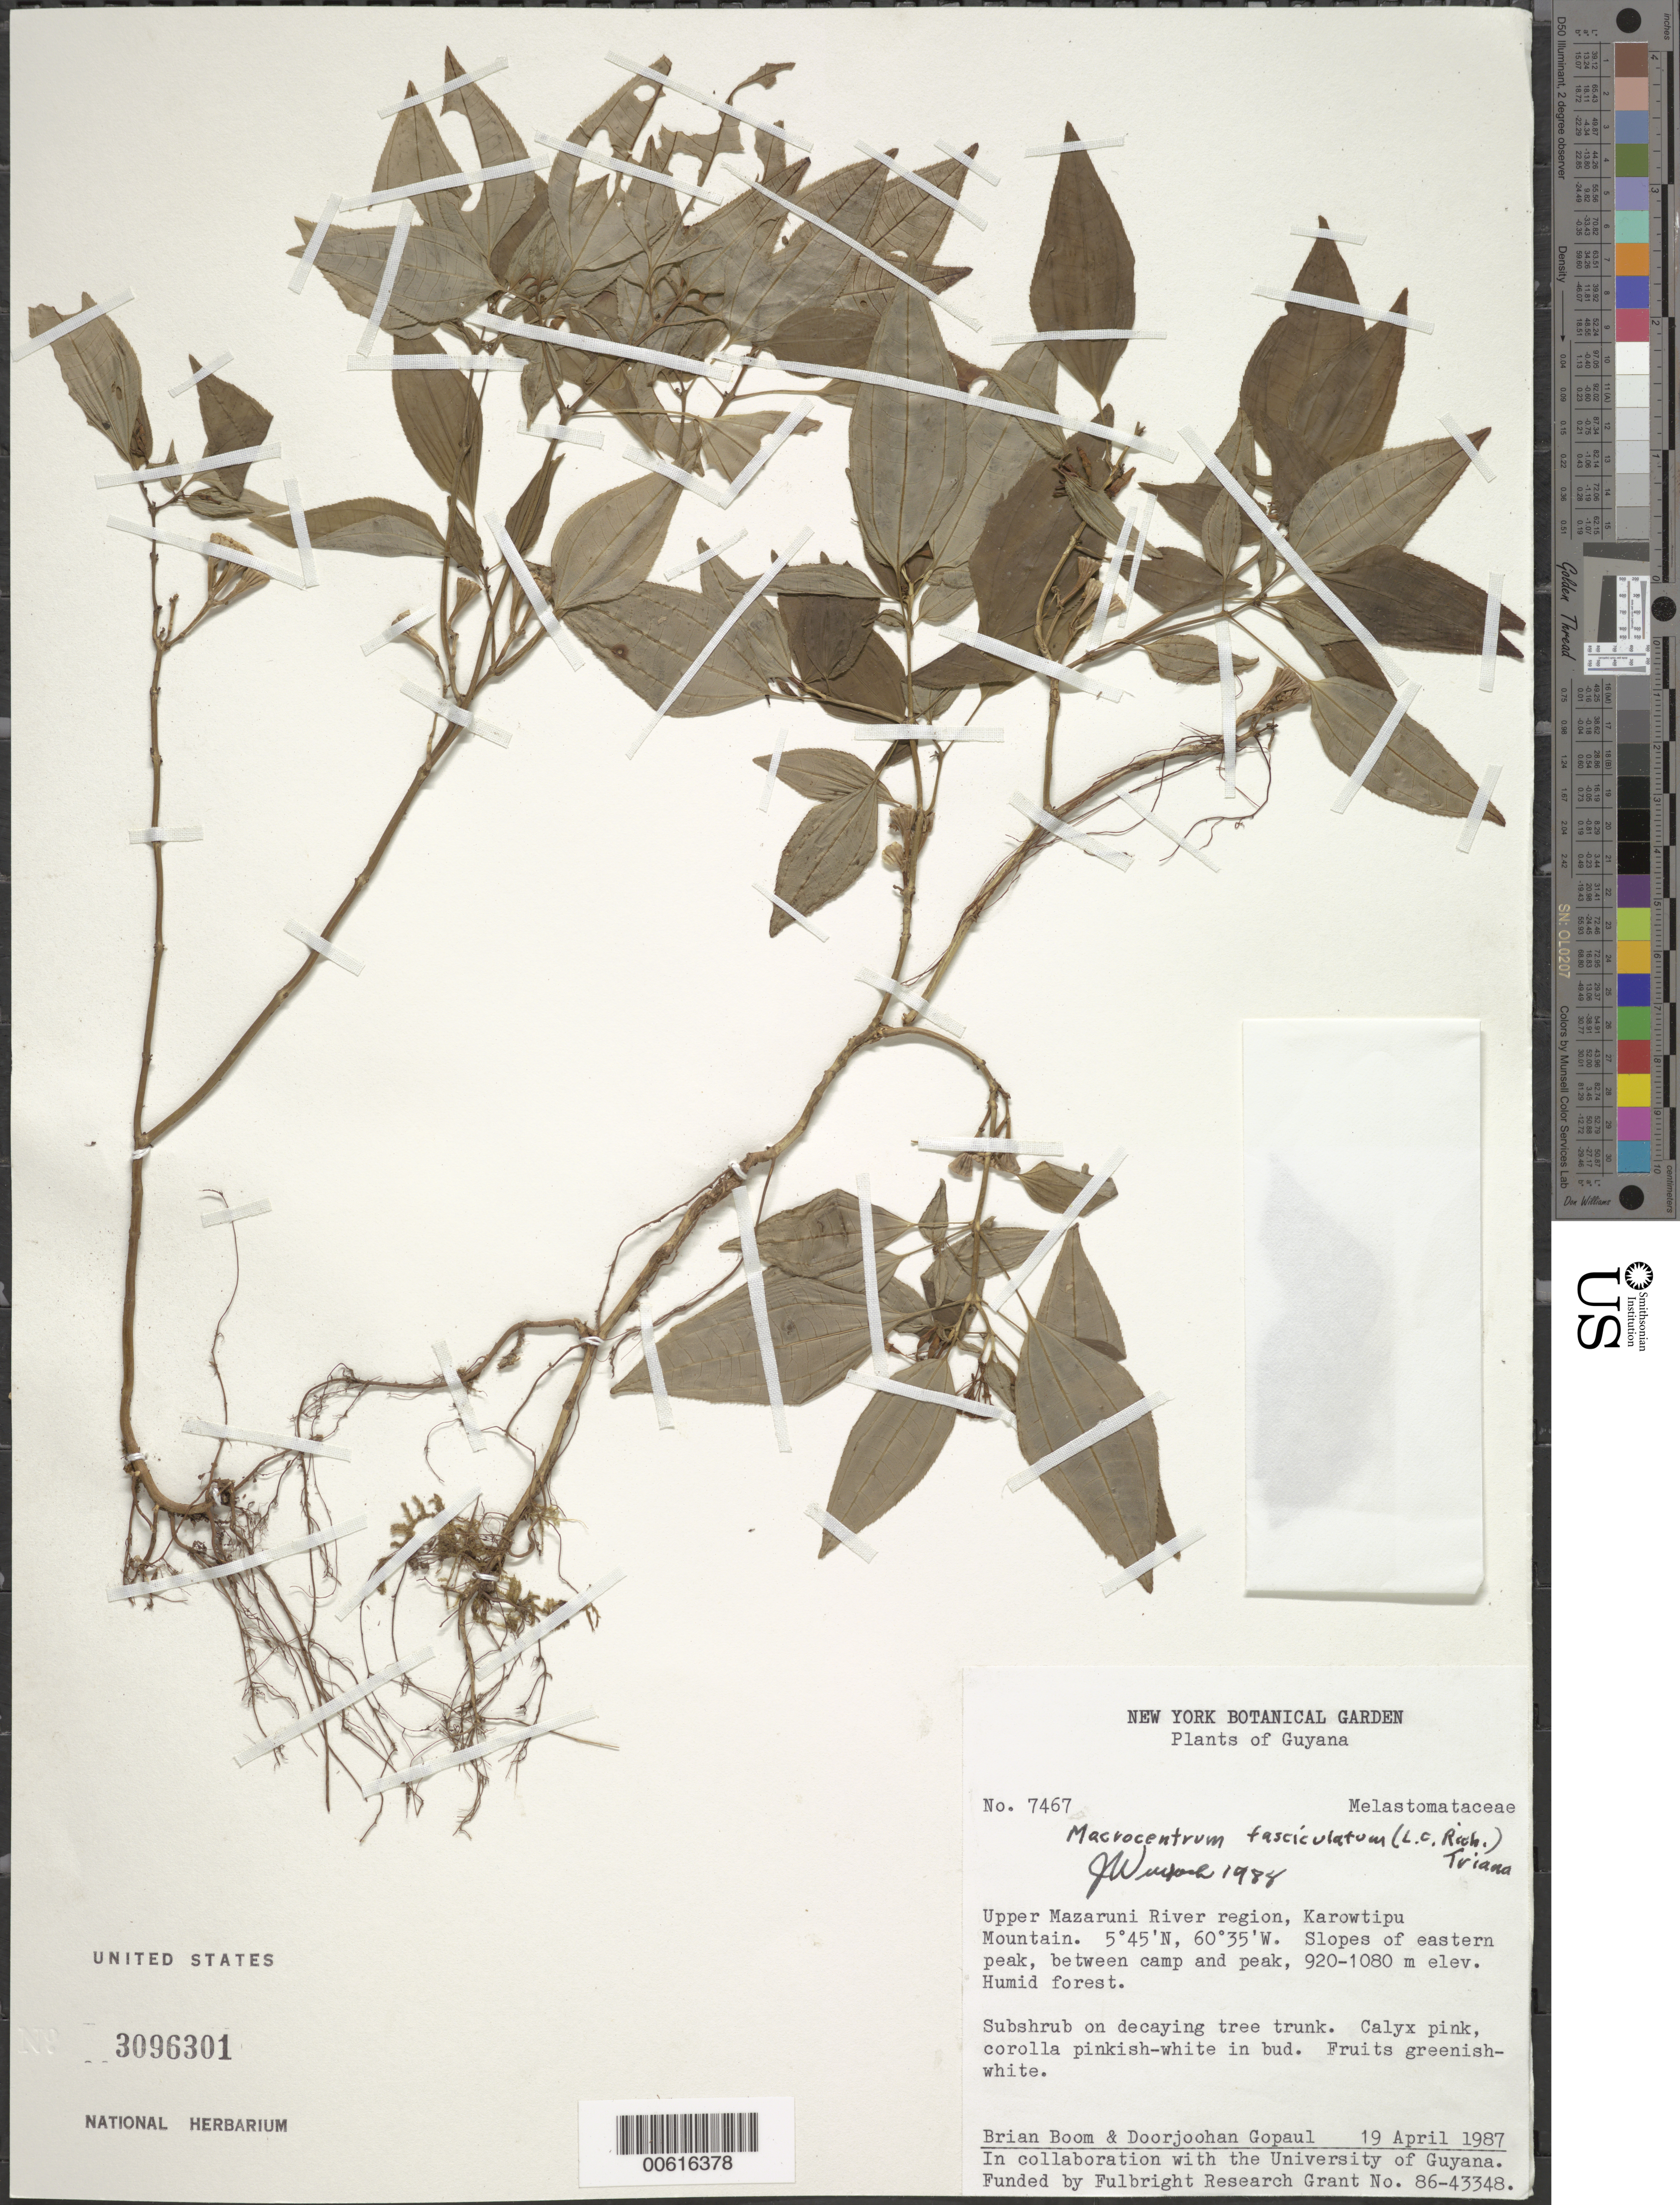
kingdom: Plantae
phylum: Tracheophyta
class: Magnoliopsida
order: Myrtales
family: Melastomataceae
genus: Macrocentrum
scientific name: Macrocentrum fasciculatum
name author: (Rich. ex DC.) Triana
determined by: Wurdack, John J., (US), US (UNITED STATES)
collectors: B. M. Boom & D. Gopaul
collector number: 7467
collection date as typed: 19-Apr-87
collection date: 1987-04-19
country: Guyana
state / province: Cuyuni-Mazaruni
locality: Karowtipu Mt., upper Mazaruni R. region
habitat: Humid forest (on decaying trunk) on slopes of eastern peak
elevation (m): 920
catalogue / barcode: US 3096301